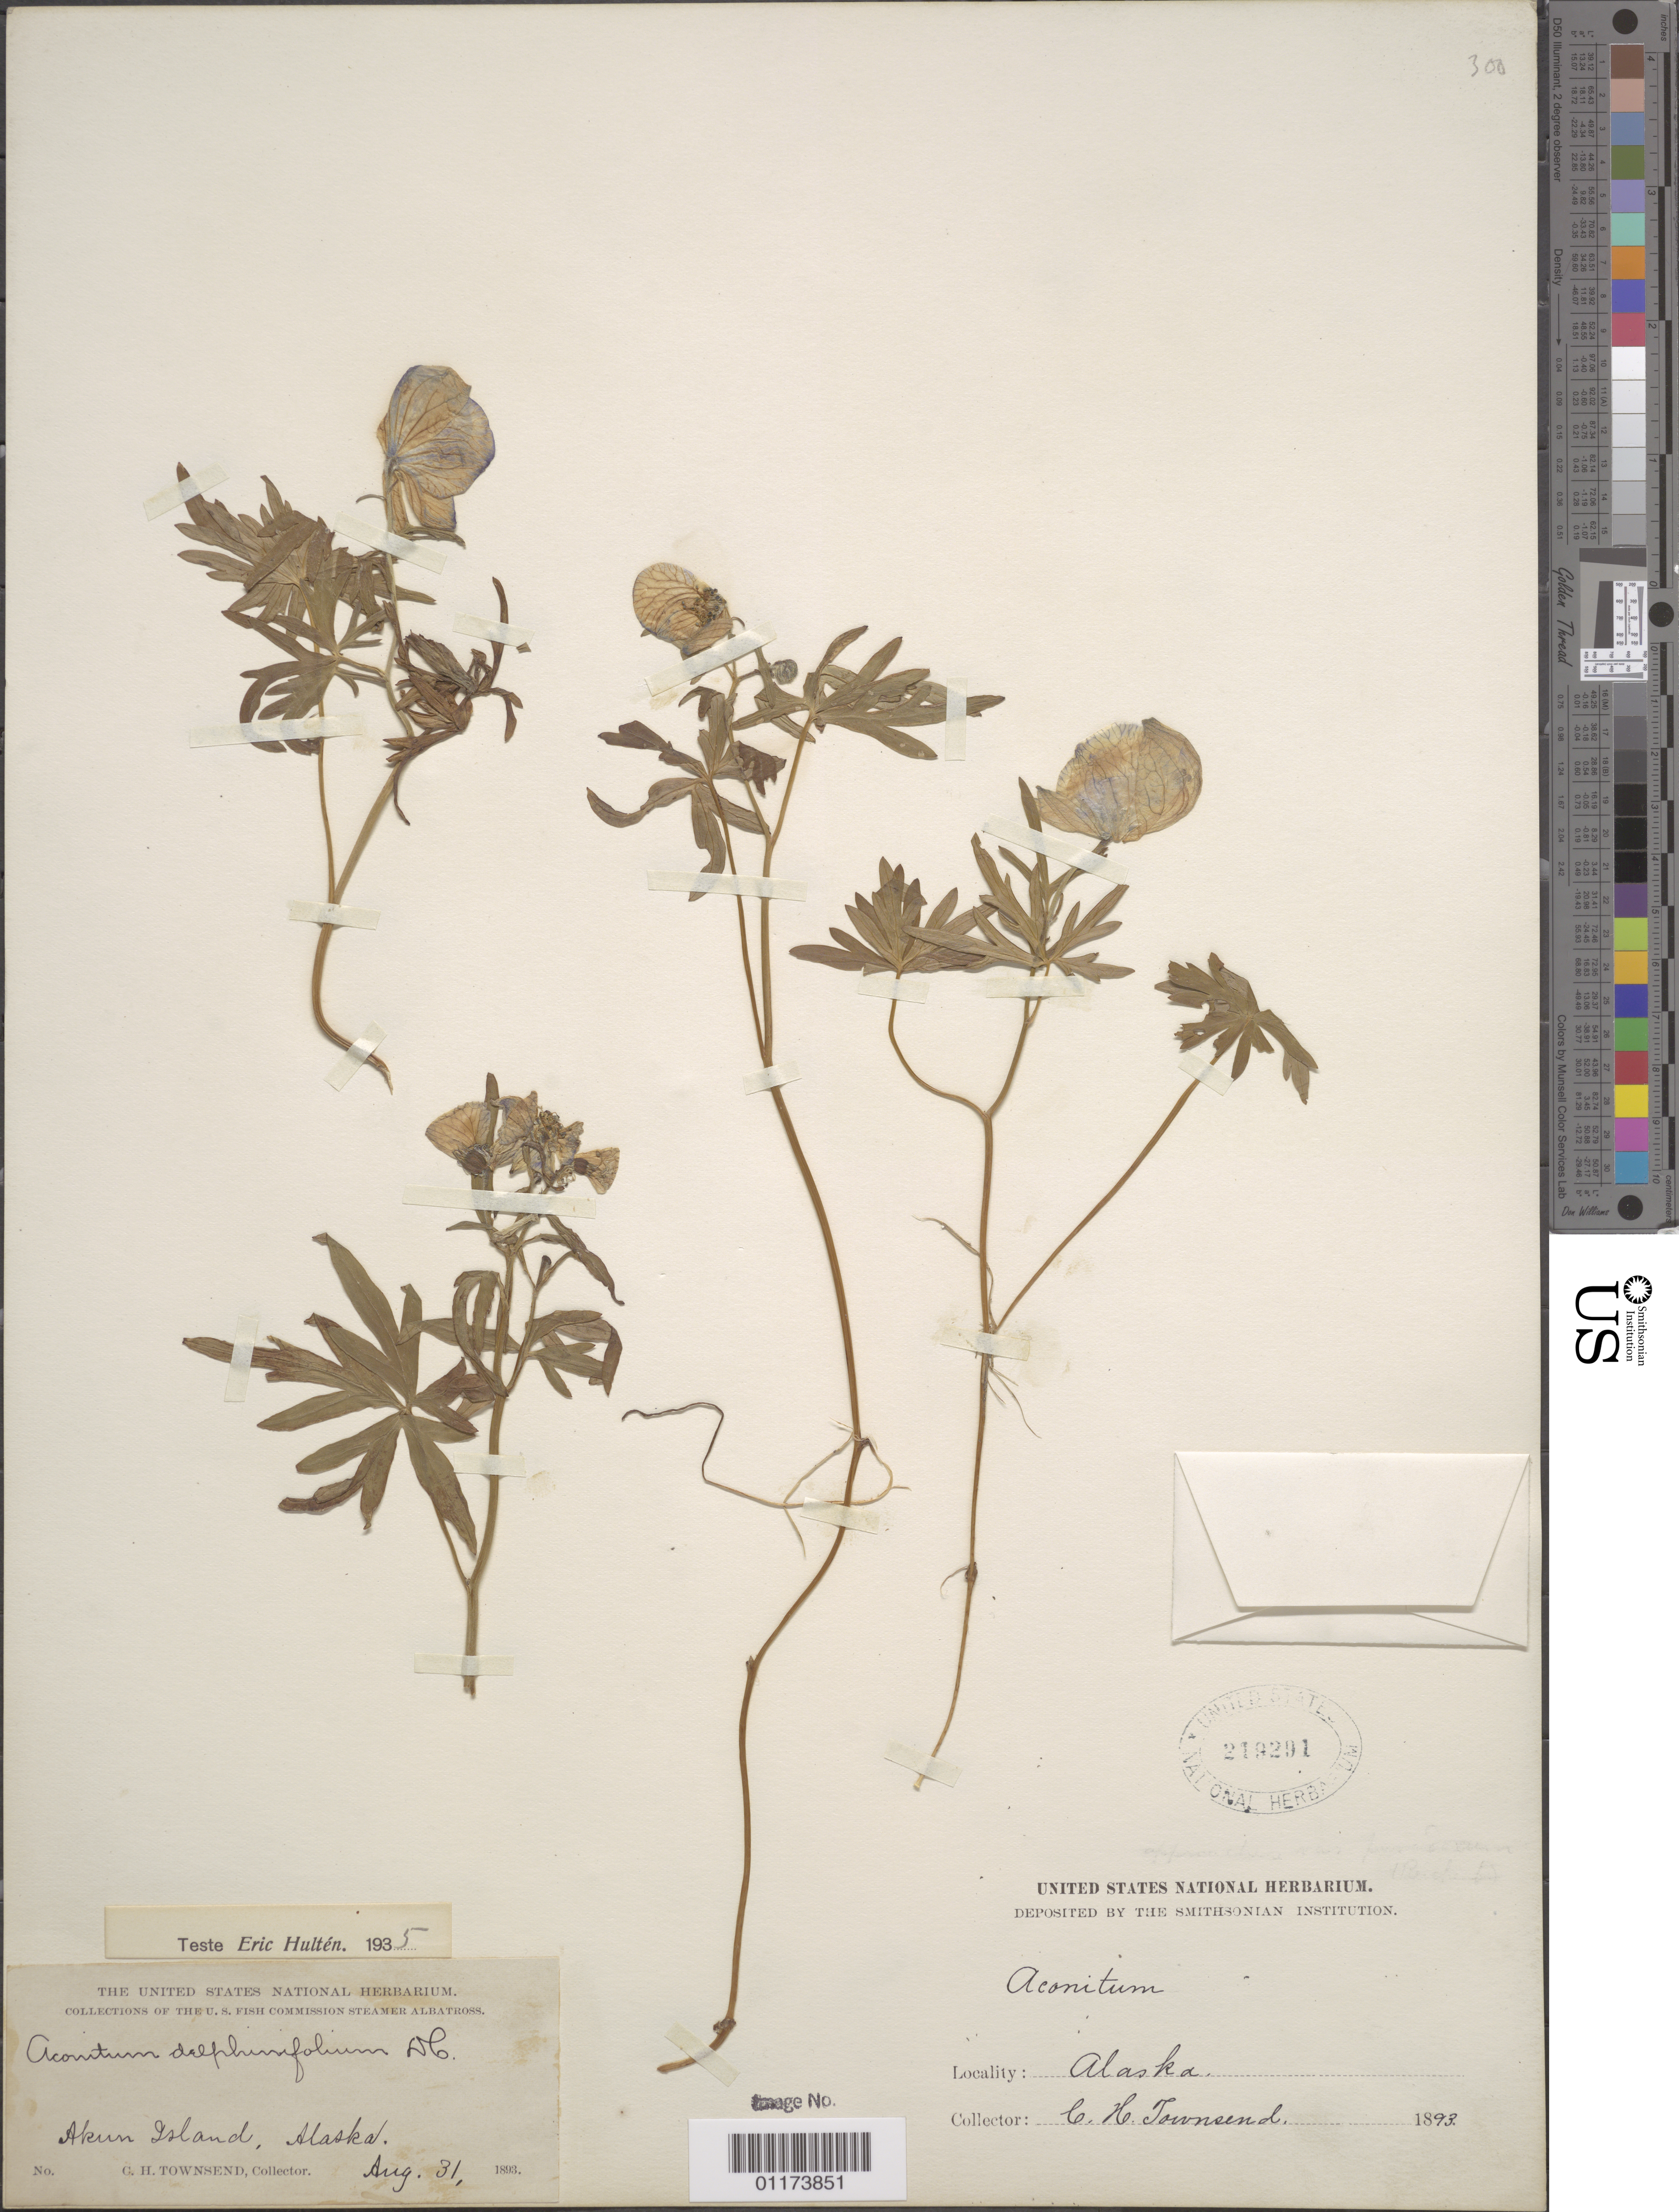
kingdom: Plantae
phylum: Tracheophyta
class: Magnoliopsida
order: Ranunculales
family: Ranunculaceae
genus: Aconitum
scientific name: Aconitum delphinifolium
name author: DC.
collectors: C. H. Townsend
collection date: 1893-08-31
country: United States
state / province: Alaska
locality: Akun Island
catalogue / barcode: US 219291